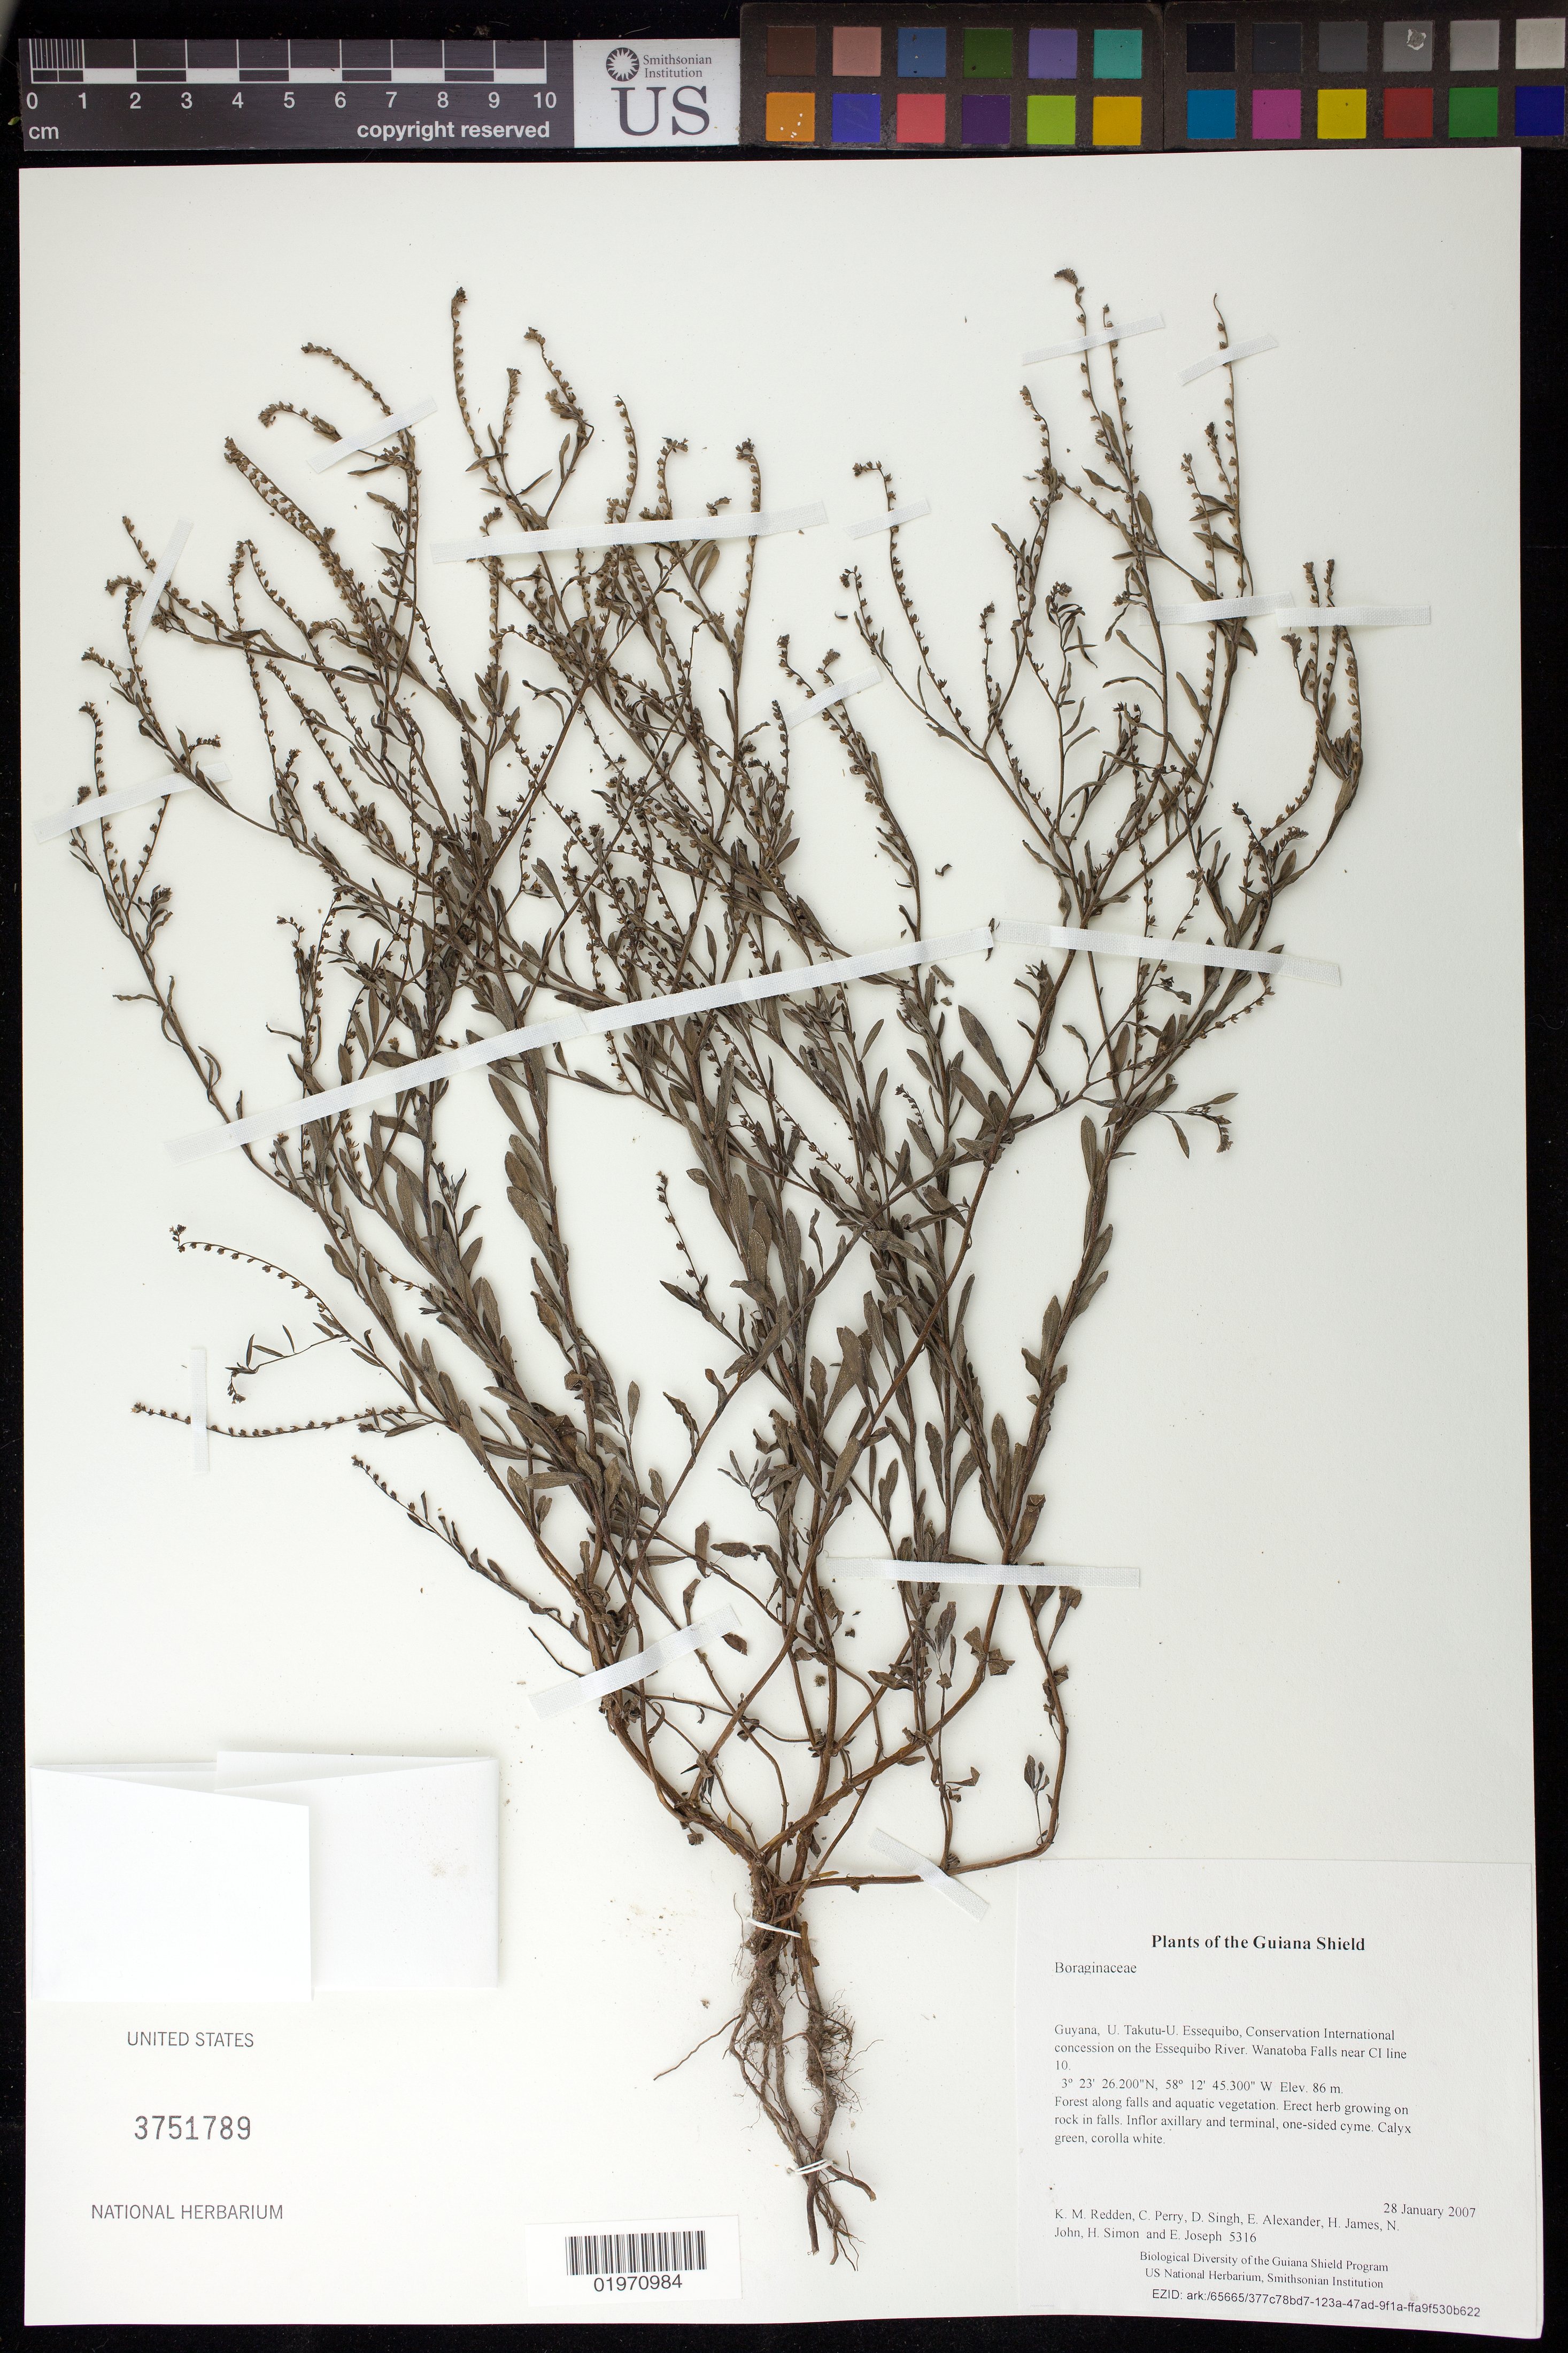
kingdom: Plantae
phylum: Tracheophyta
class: Magnoliopsida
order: Boraginales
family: Boraginaceae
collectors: K. M. Redden, C. Perry, D. Singh, E. Alexander, H. James, N. John, H. Simon & E. Joseph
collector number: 5316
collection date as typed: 28 January 2007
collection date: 2007-01-28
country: Guyana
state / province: U. Takutu-U. Essequibo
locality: Conservation International concession on the Essequibo River. Wanatoba Falls near CI line 10.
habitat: Forest along falls and aquatic vegetation.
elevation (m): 86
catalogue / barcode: US 3751789